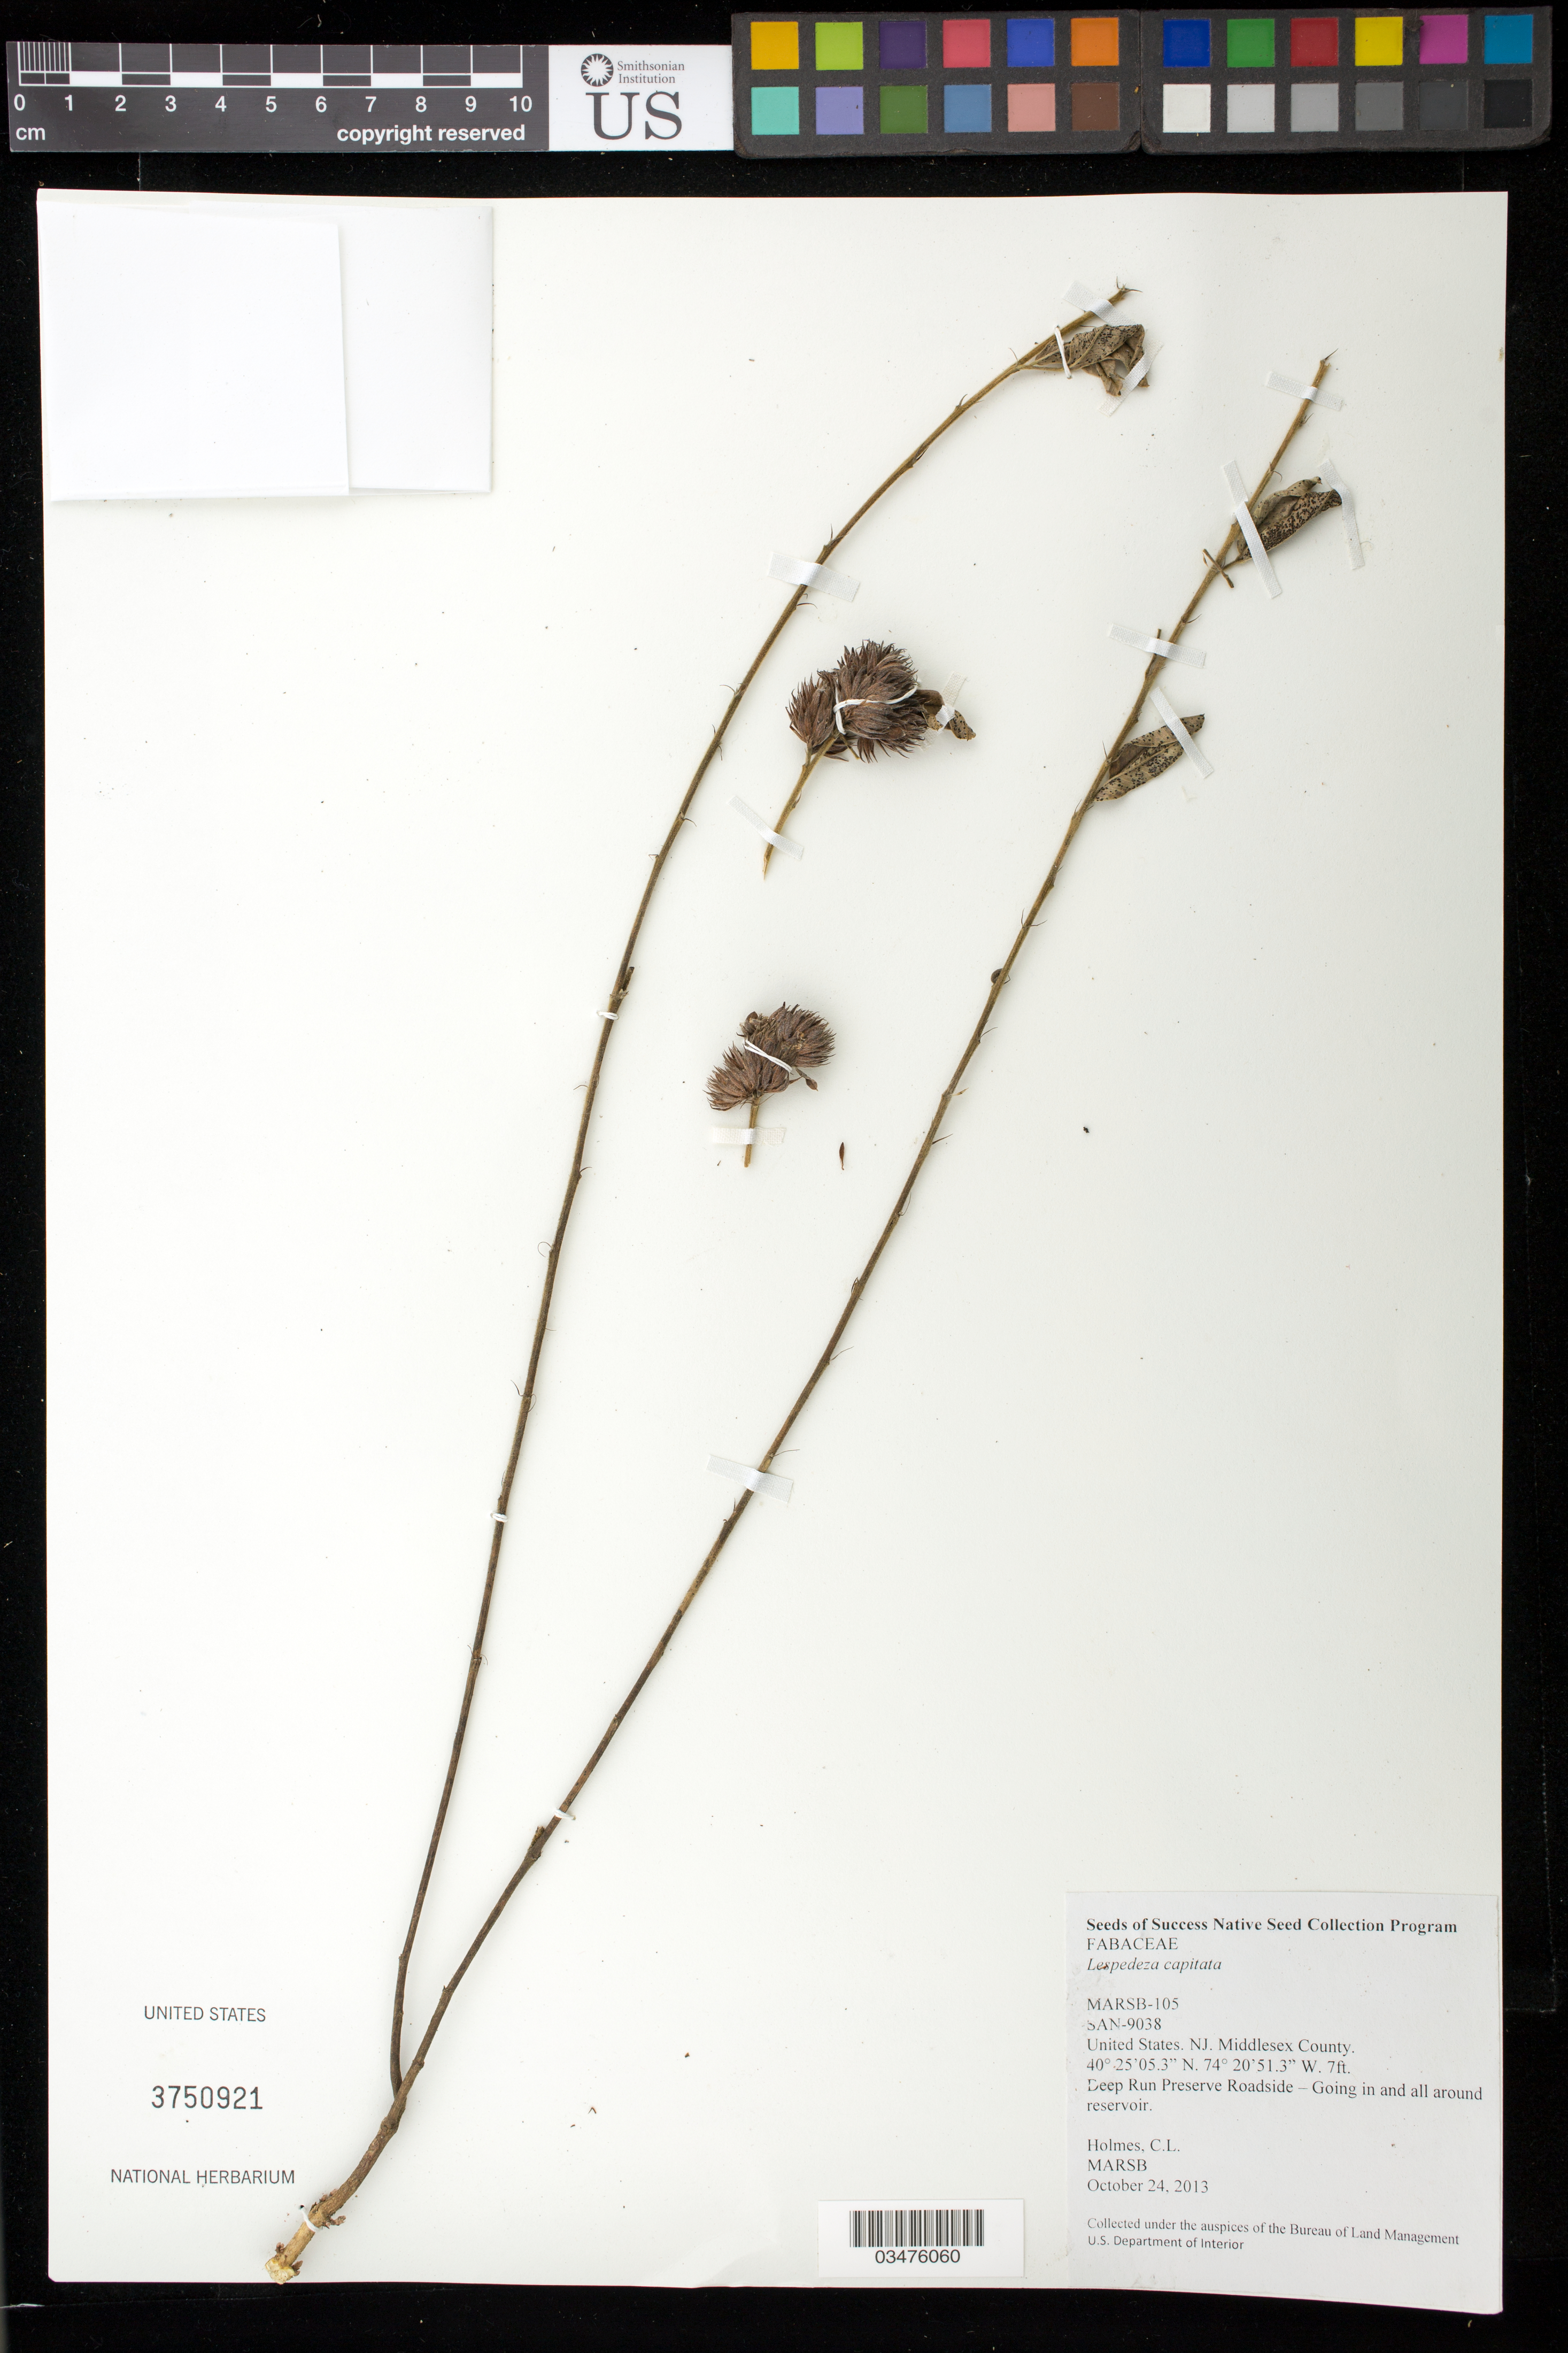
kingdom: Plantae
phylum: Tracheophyta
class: Magnoliopsida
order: Fabales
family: Fabaceae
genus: Lespedeza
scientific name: Lespedeza capitata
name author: Michx.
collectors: C. Holmes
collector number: MARSB-105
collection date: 2013-10-24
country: United States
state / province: New Jersey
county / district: Middlesex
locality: Deep Run Preserve Roadside, around reservoir.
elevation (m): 2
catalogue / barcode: US 3750921